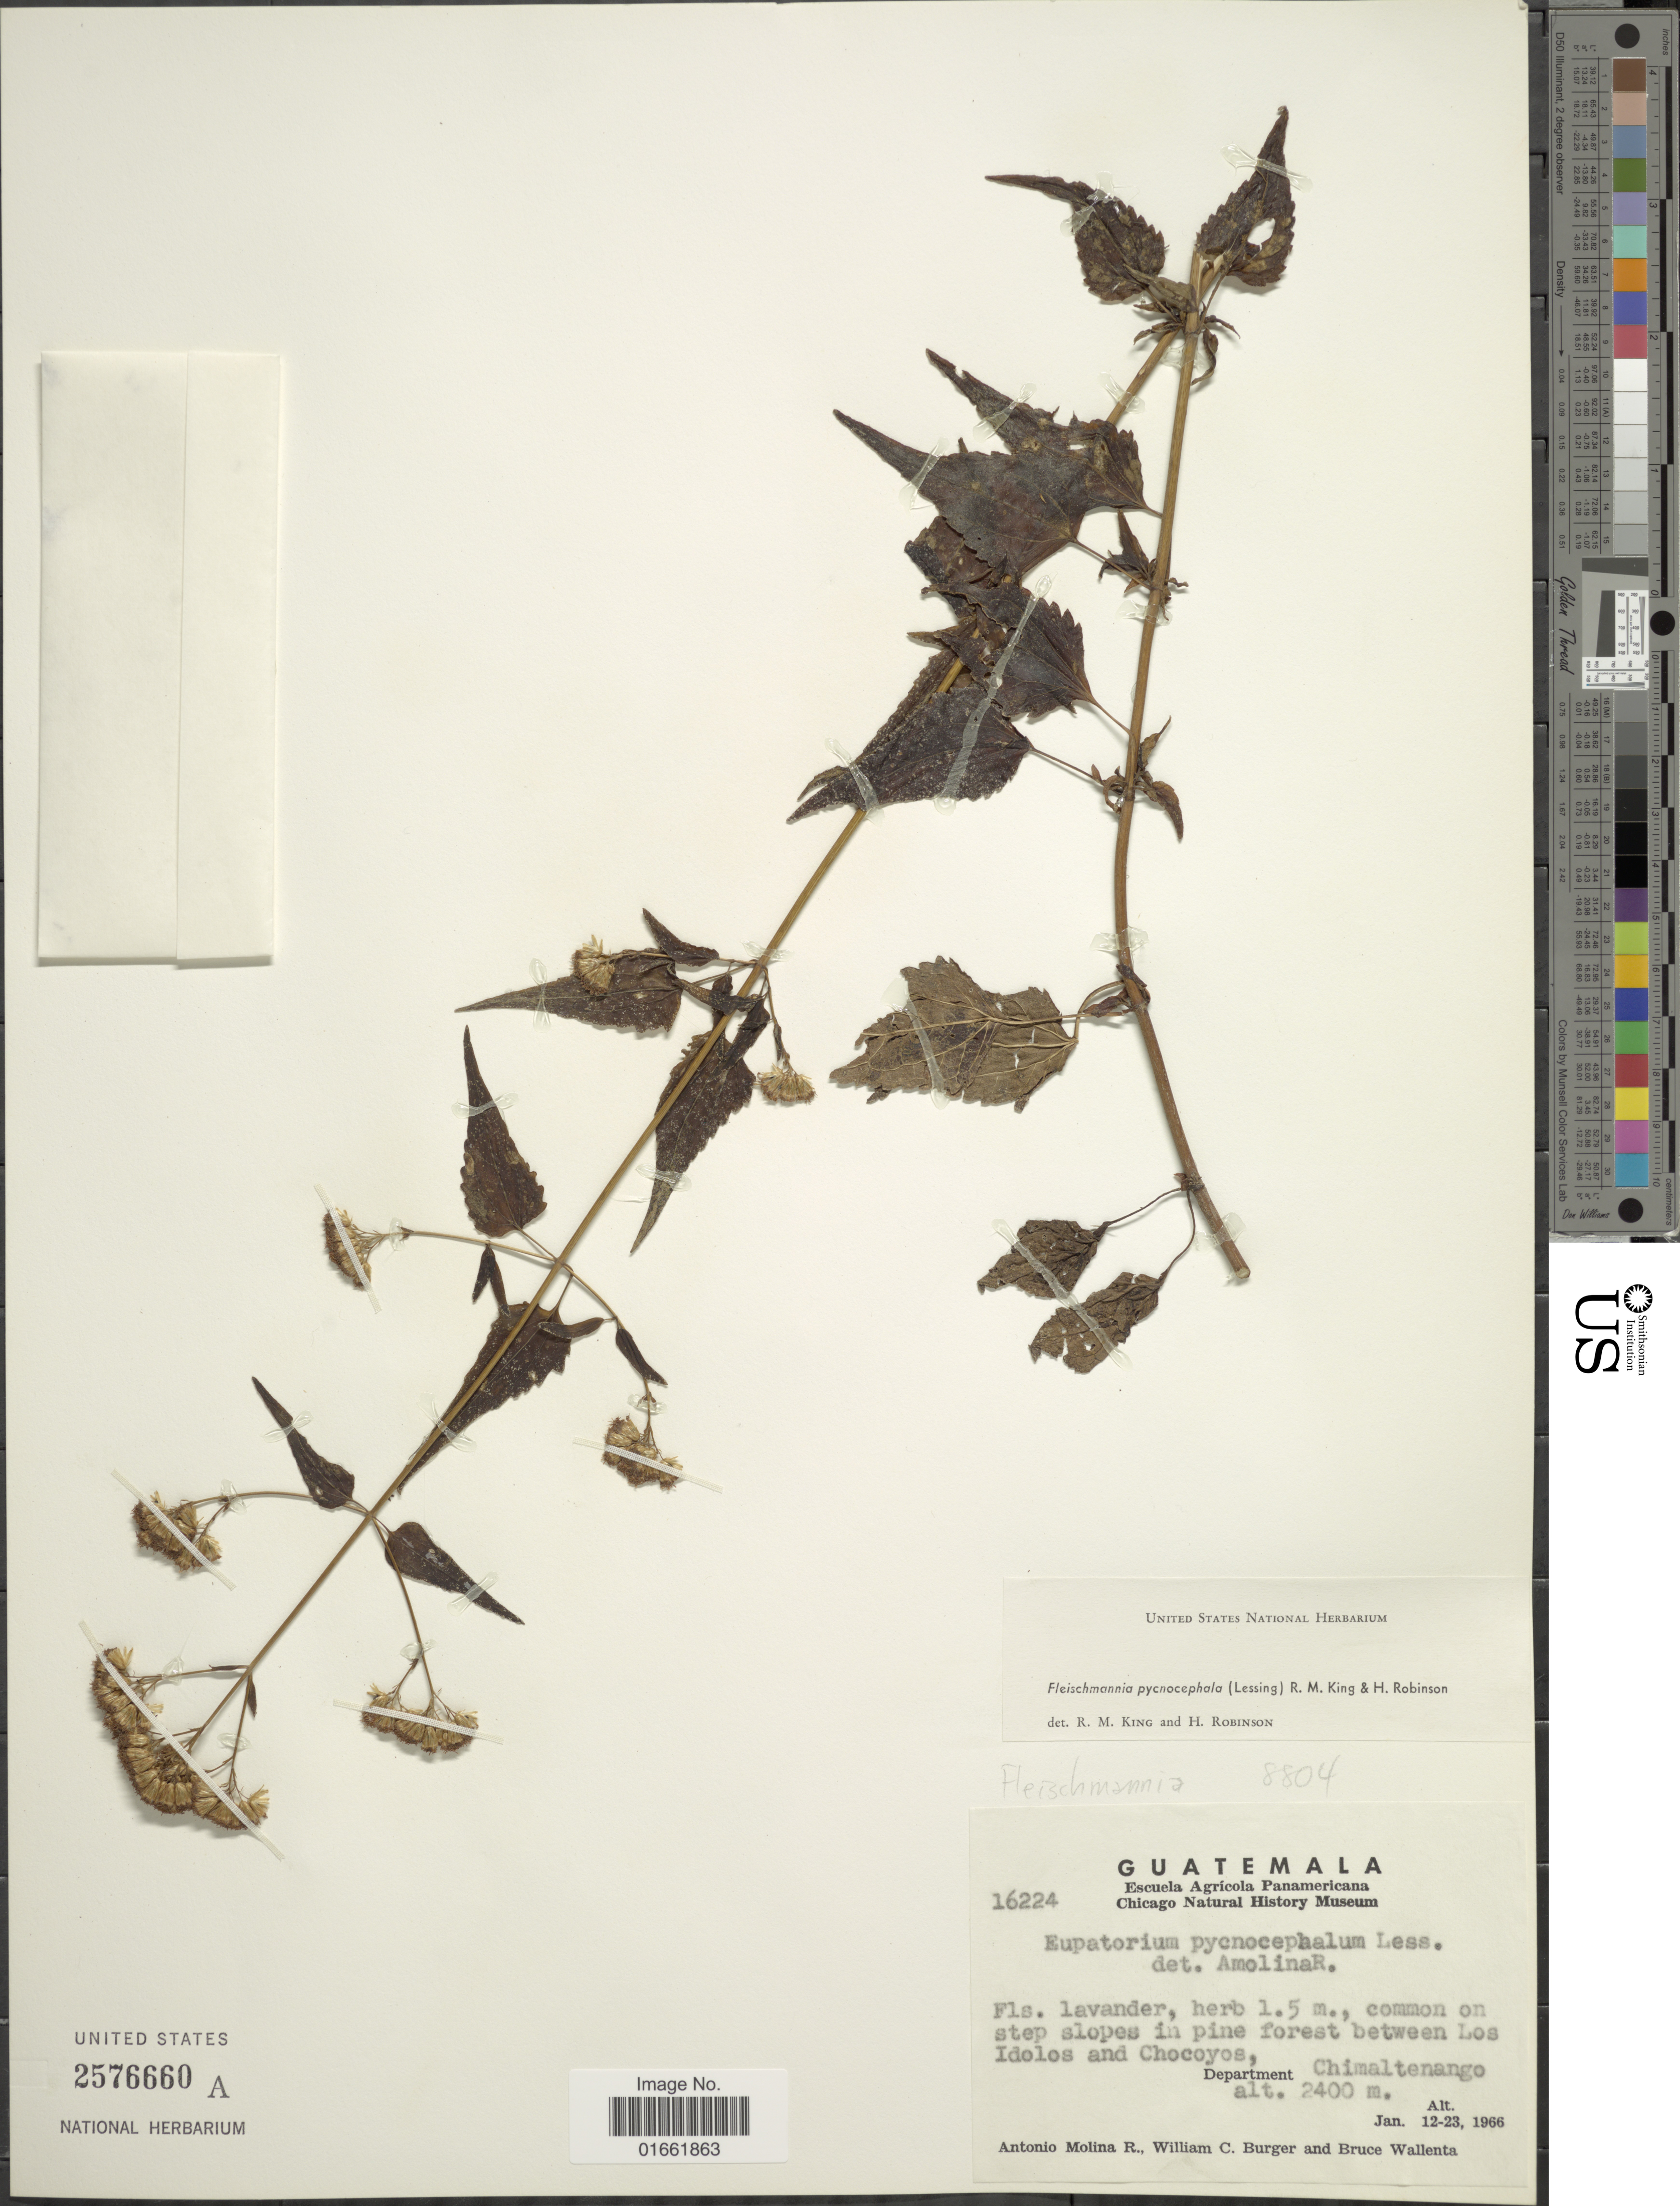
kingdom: Plantae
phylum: Tracheophyta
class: Magnoliopsida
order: Asterales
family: Asteraceae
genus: Fleischmannia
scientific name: Fleischmannia pycnocephala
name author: (Less.) R.M. King & H. Rob.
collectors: A. Molina R., W. Burger & B. Wallenta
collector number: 16224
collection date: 1966-01-12/1966-01-23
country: Guatemala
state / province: Chimaltenango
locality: Common on step slopes in pine forest between Los Idolos and Chocyos, Department Chimaltenango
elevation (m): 2400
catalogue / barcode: US 2576660A